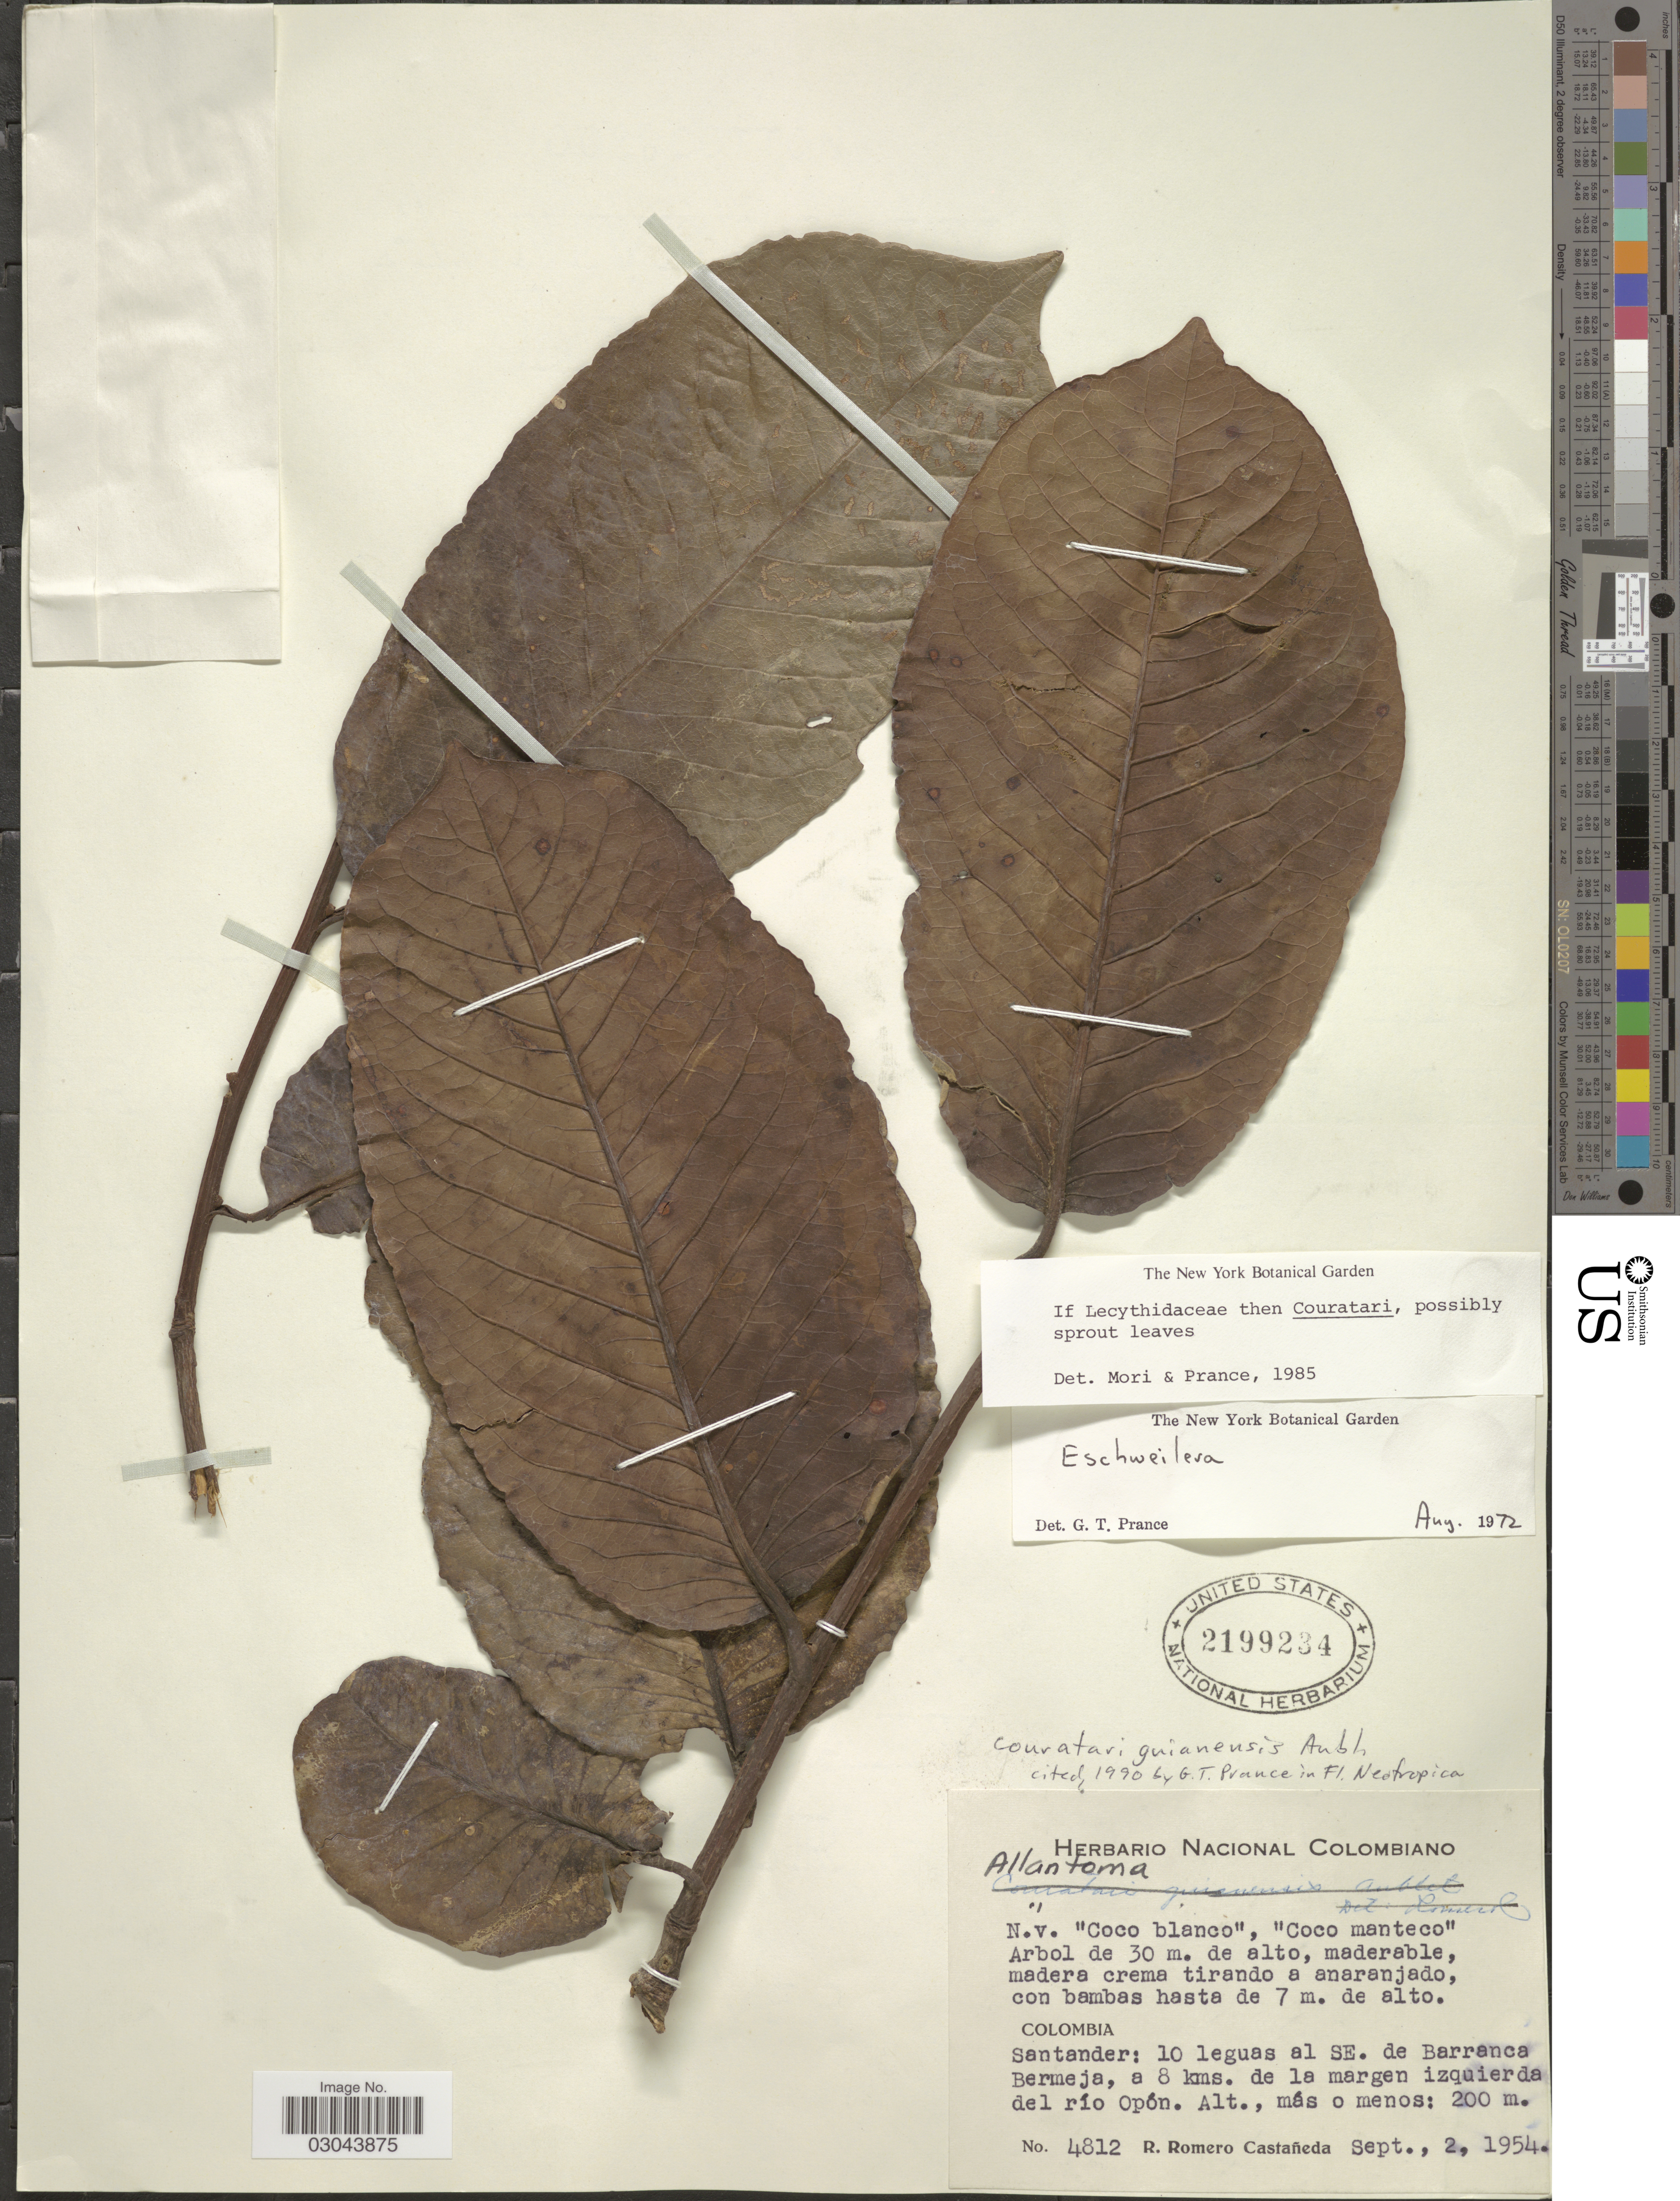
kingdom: Plantae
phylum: Tracheophyta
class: Magnoliopsida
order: Ericales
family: Lecythidaceae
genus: Couratari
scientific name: Couratari guianensis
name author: Aubl.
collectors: R. Romero Castañeda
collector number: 4812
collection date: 1954-09-02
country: Colombia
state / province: Santander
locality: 10 leguas al SE. de Barranca Bermeja, a 8 kms. de la margen izquierda del río Opón.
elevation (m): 200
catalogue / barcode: US 2199234